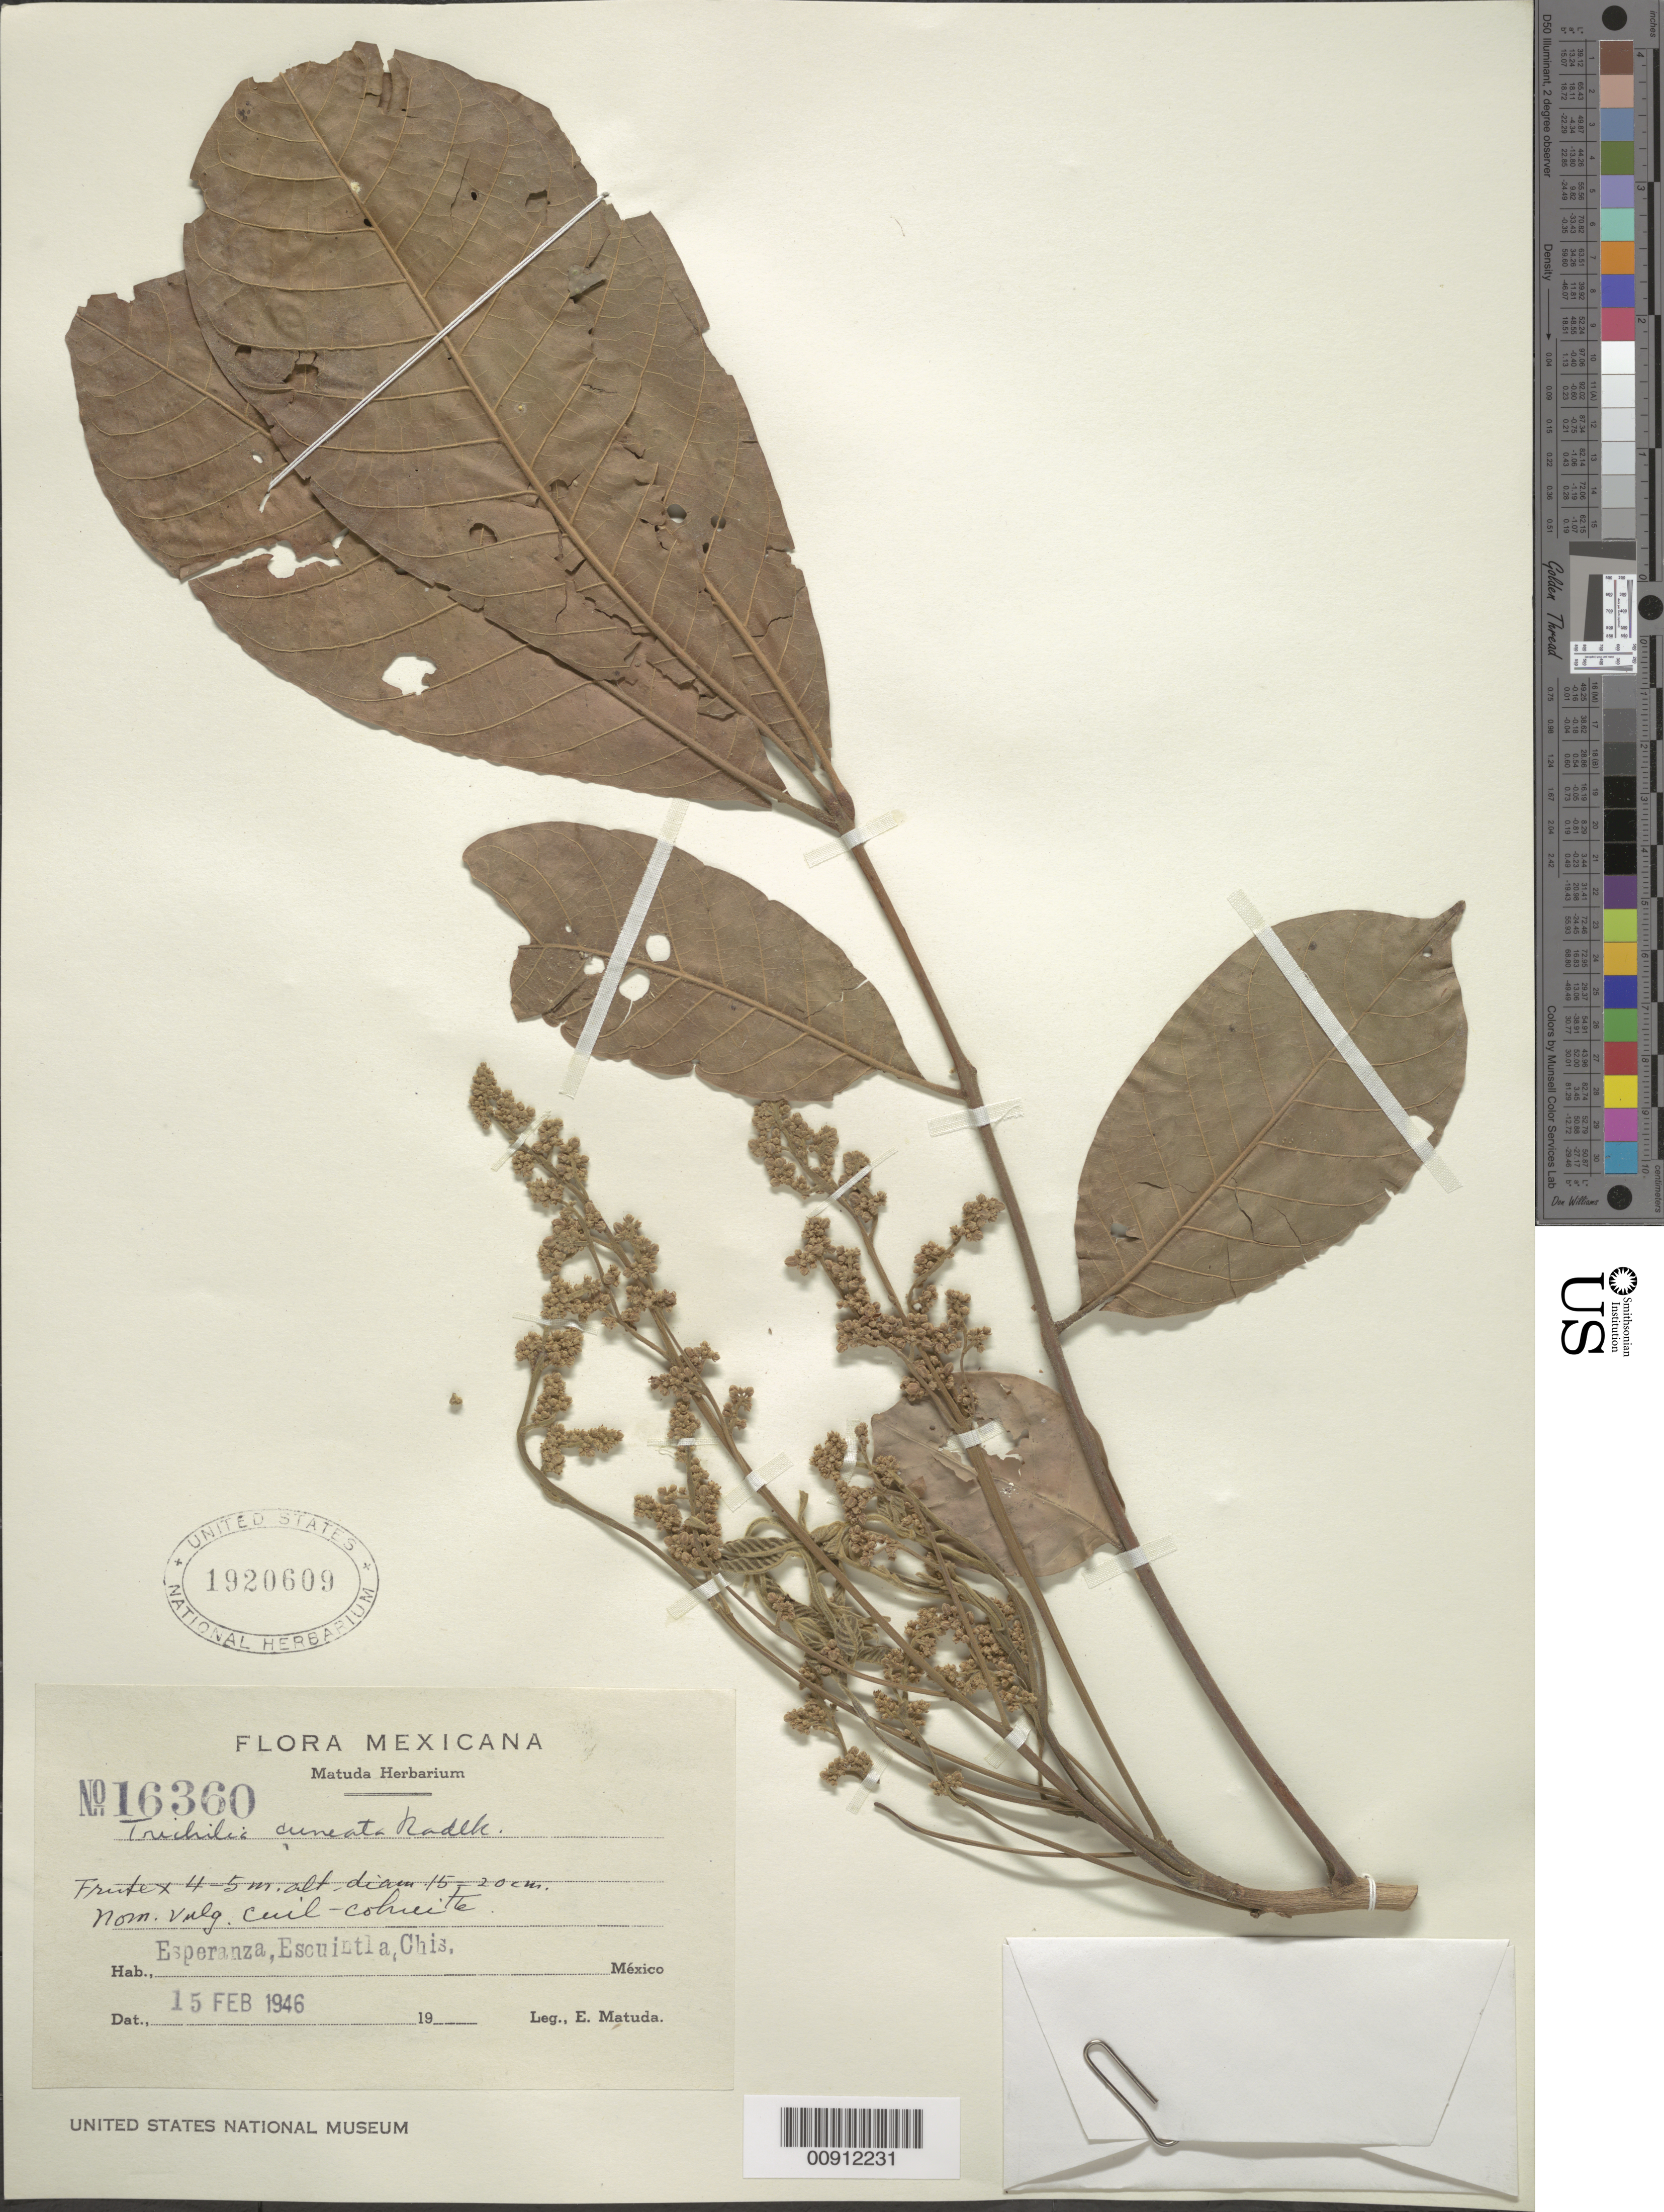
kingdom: Plantae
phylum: Tracheophyta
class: Magnoliopsida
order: Sapindales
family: Meliaceae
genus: Trichilia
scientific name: Trichilia cuneata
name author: Radlk.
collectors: E. Matuda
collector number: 16360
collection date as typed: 15 Feb 1946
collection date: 1946-02-15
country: Mexico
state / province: Chiapas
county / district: Escuintla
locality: Esperanza, Escuintla, Chiapas.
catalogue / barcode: US 1920609